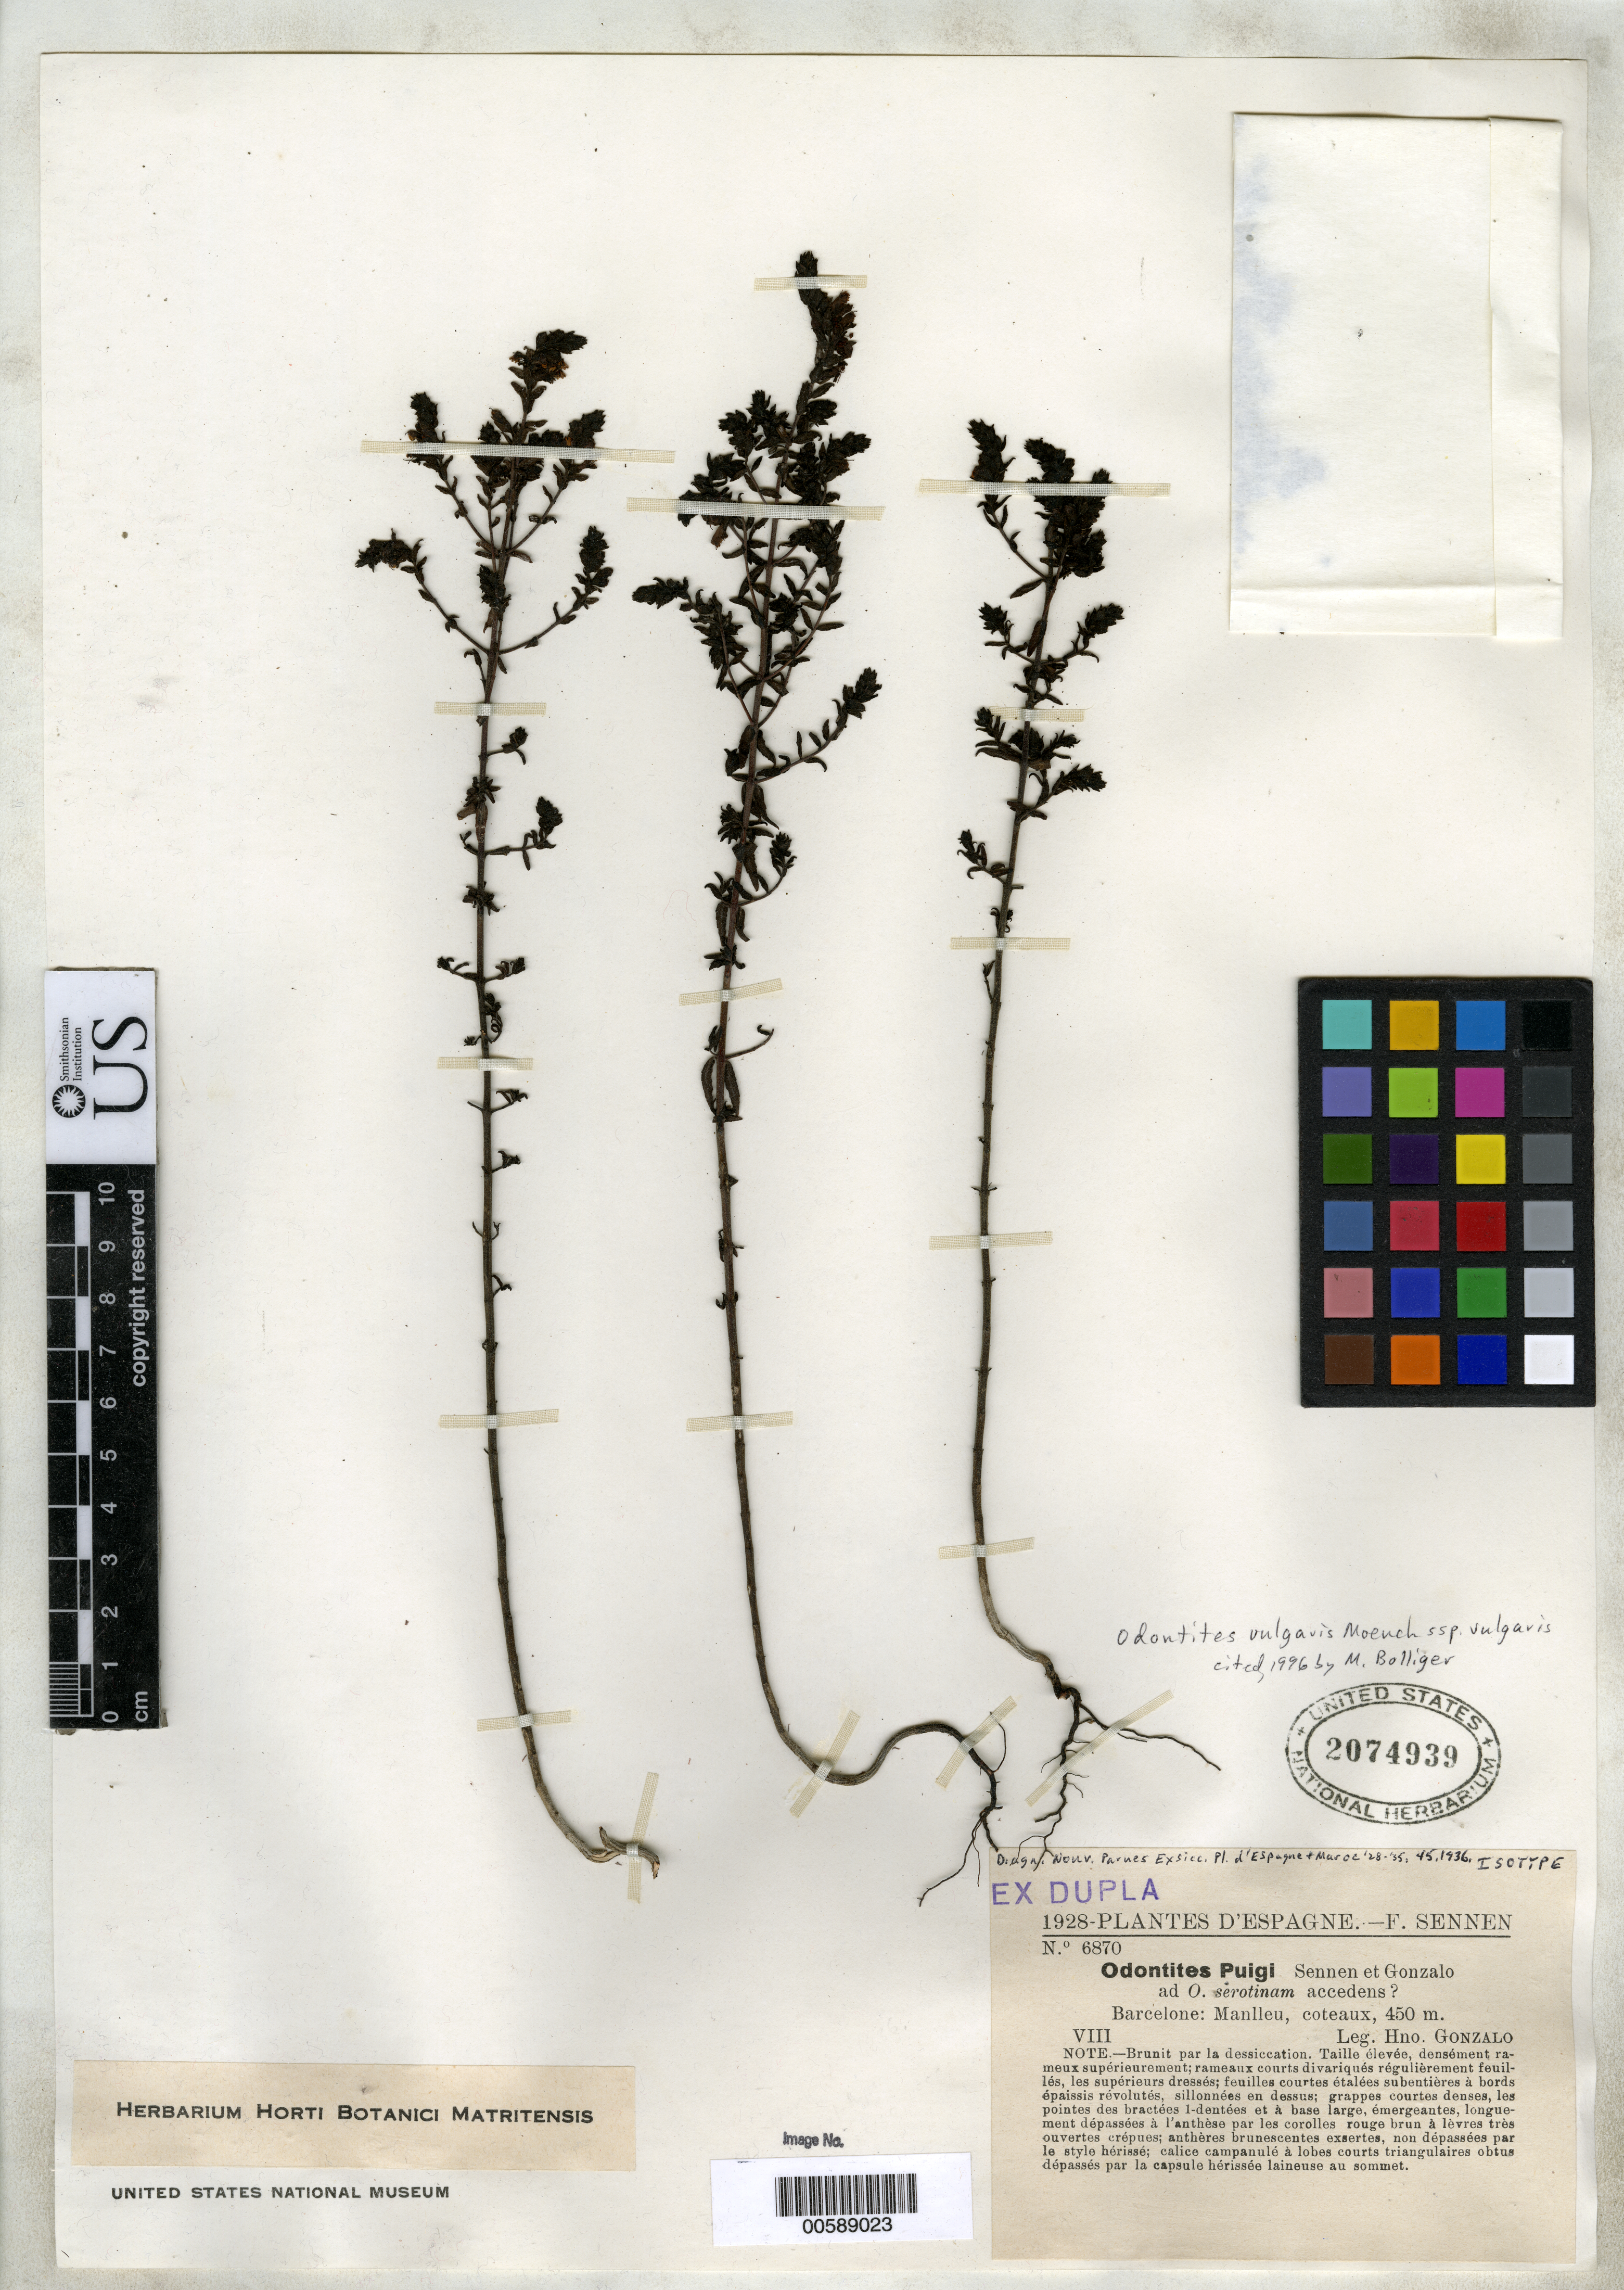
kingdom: Plantae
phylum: Tracheophyta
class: Magnoliopsida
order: Lamiales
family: Orobanchaceae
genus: Odontites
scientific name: Odontites puigi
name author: Sennen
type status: Isotype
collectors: H. Gonzalo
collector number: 6870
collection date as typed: Aug 1928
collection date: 1928-08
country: Spain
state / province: Catalunya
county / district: Barcelona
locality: Manlleu, Coteaux.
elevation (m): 450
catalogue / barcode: US 2074939